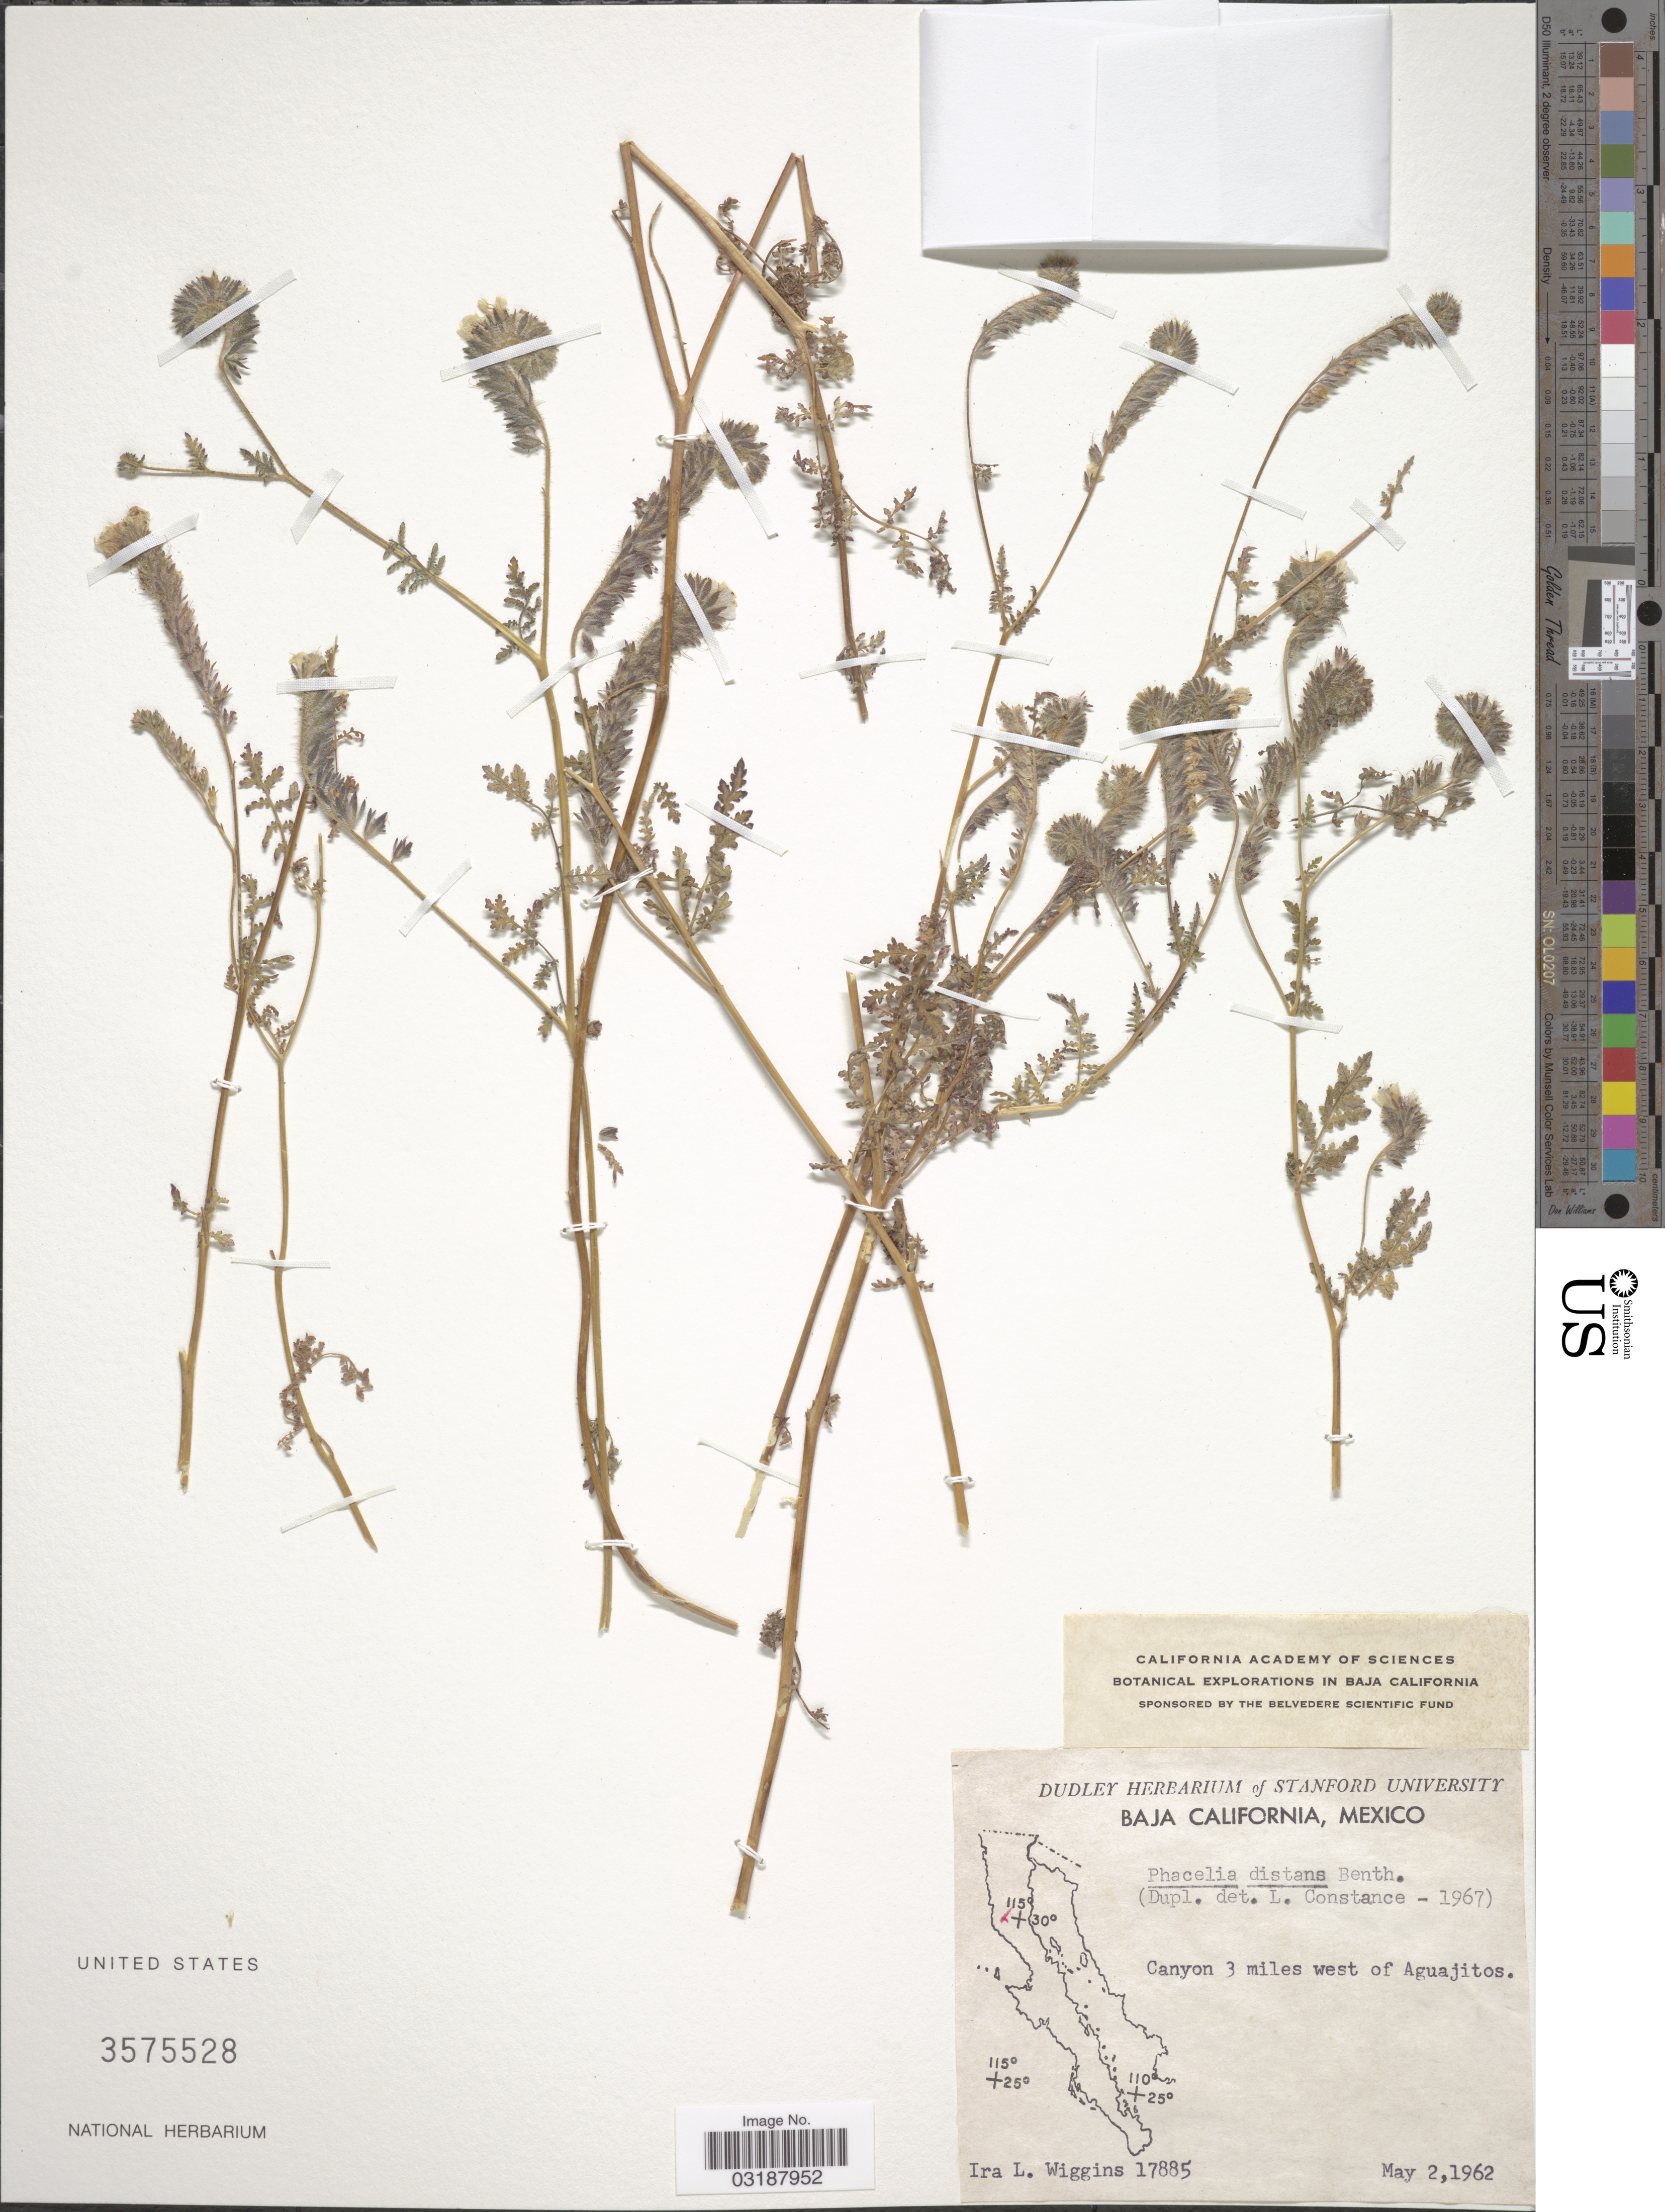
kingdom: Plantae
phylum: Tracheophyta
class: Magnoliopsida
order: Boraginales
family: Hydrophyllaceae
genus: Phacelia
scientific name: Phacelia distans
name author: Benth.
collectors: I. L. Wiggins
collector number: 17885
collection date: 1962-05-02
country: Mexico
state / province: Baja California Norte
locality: Canyon 3 miles west of Aguajitos.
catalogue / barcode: US 3575528